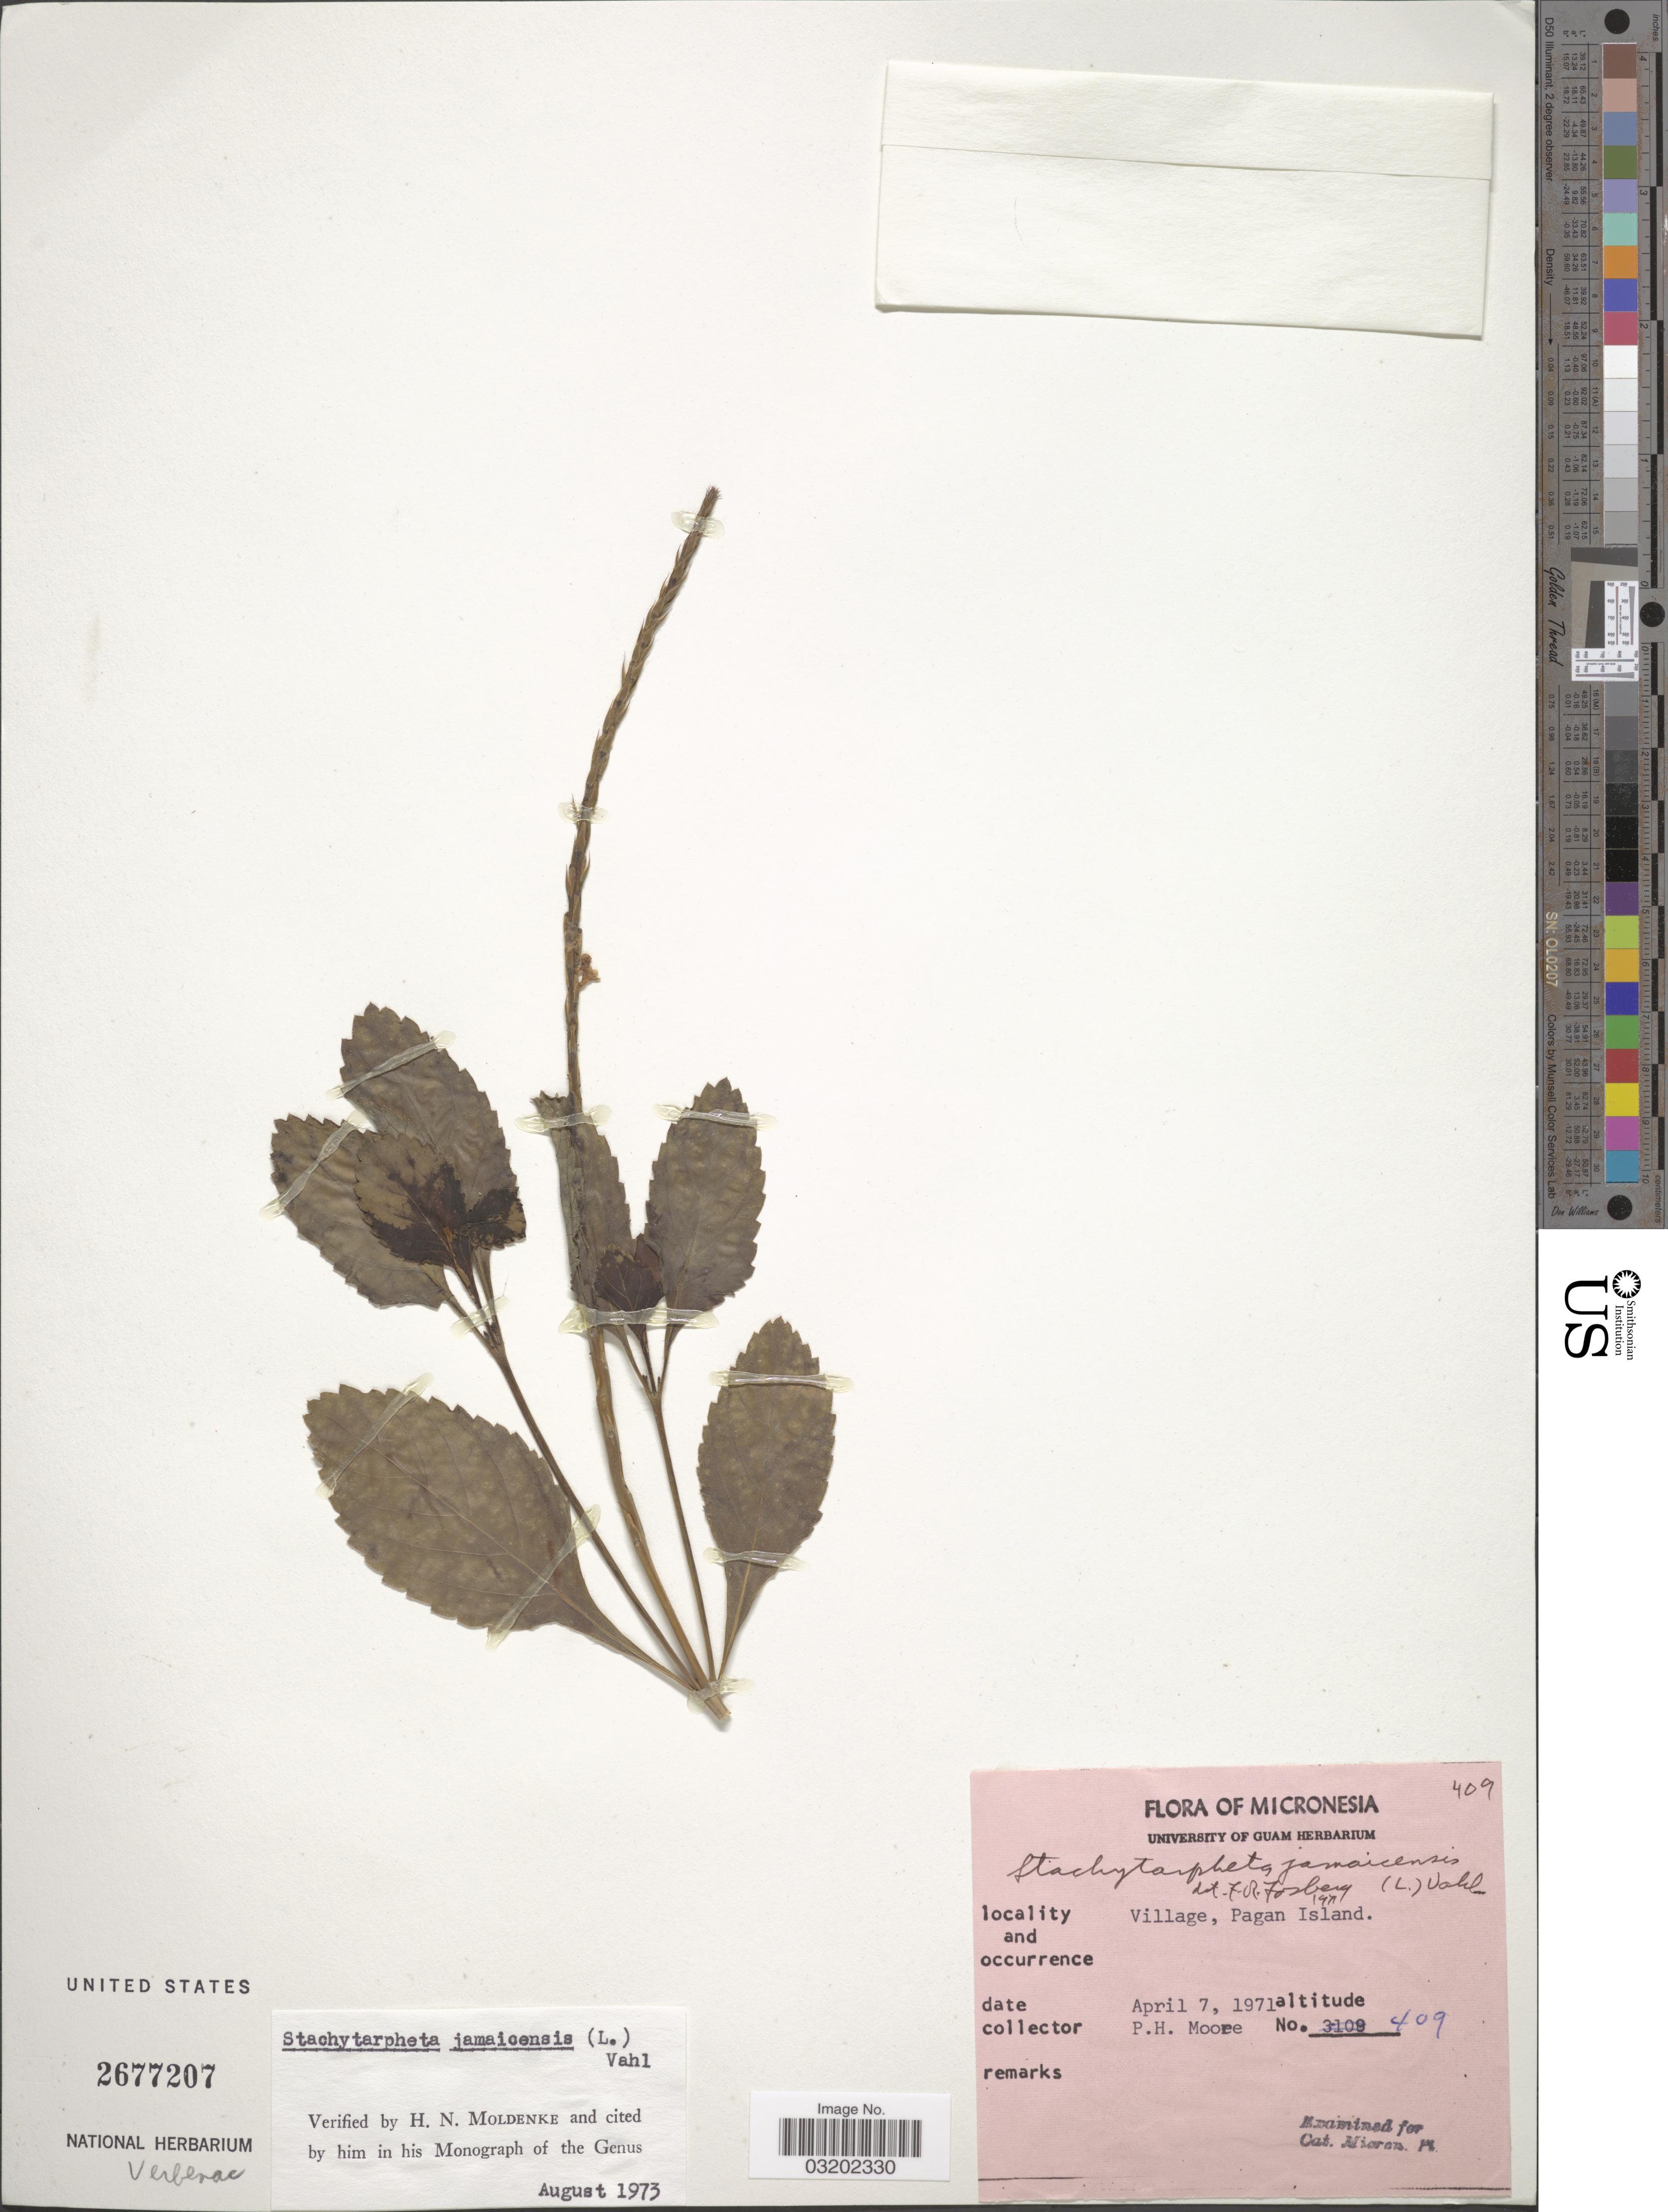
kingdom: Plantae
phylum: Tracheophyta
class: Magnoliopsida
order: Lamiales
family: Verbenaceae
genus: Stachytarpheta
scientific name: Stachytarpheta jamaicensis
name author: (L.) Vahl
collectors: P. H. Moore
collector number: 409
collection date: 1971-04-07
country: Northern Mariana Islands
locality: Village, Pagan Island.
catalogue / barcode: US 2677207